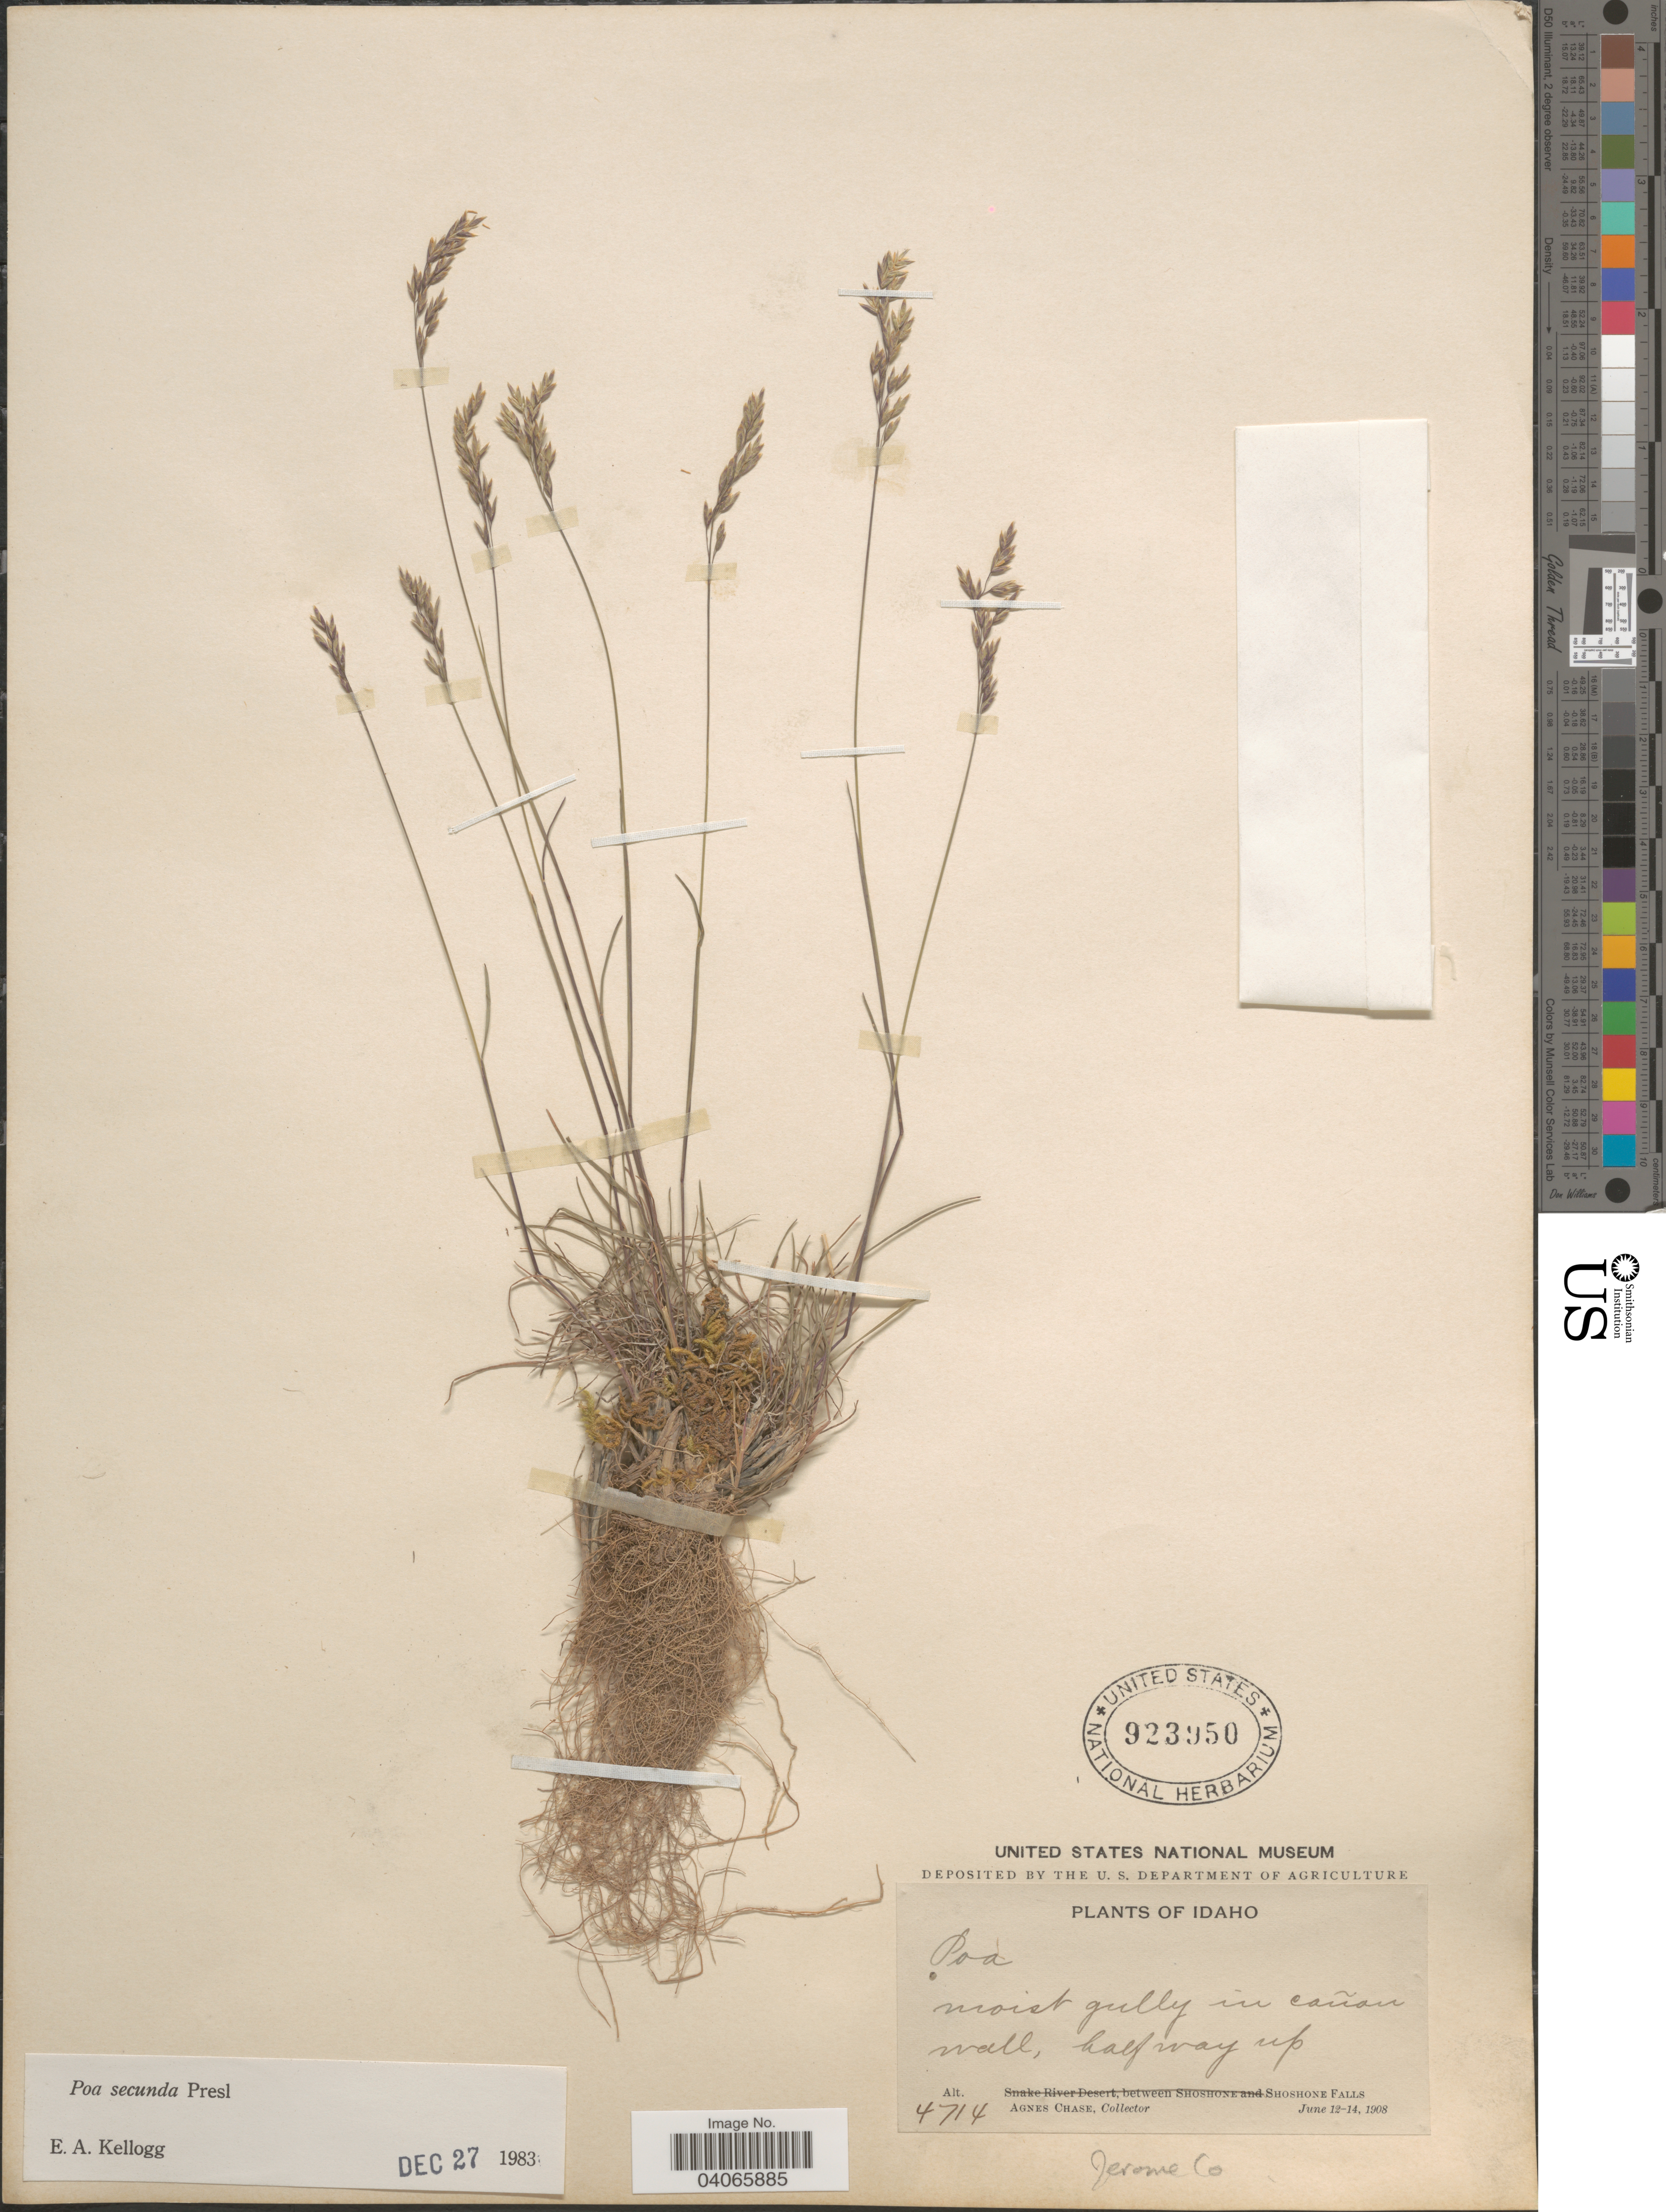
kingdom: Plantae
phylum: Tracheophyta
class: Liliopsida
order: Poales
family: Poaceae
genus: Poa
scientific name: Poa secunda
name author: J. Presl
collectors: A. Chase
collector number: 4714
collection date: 1908-06-12/1908-06-14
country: United States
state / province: Idaho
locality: In cañon wall, half way up. Shoshone Falls. Jerome Co.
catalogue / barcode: US 923950